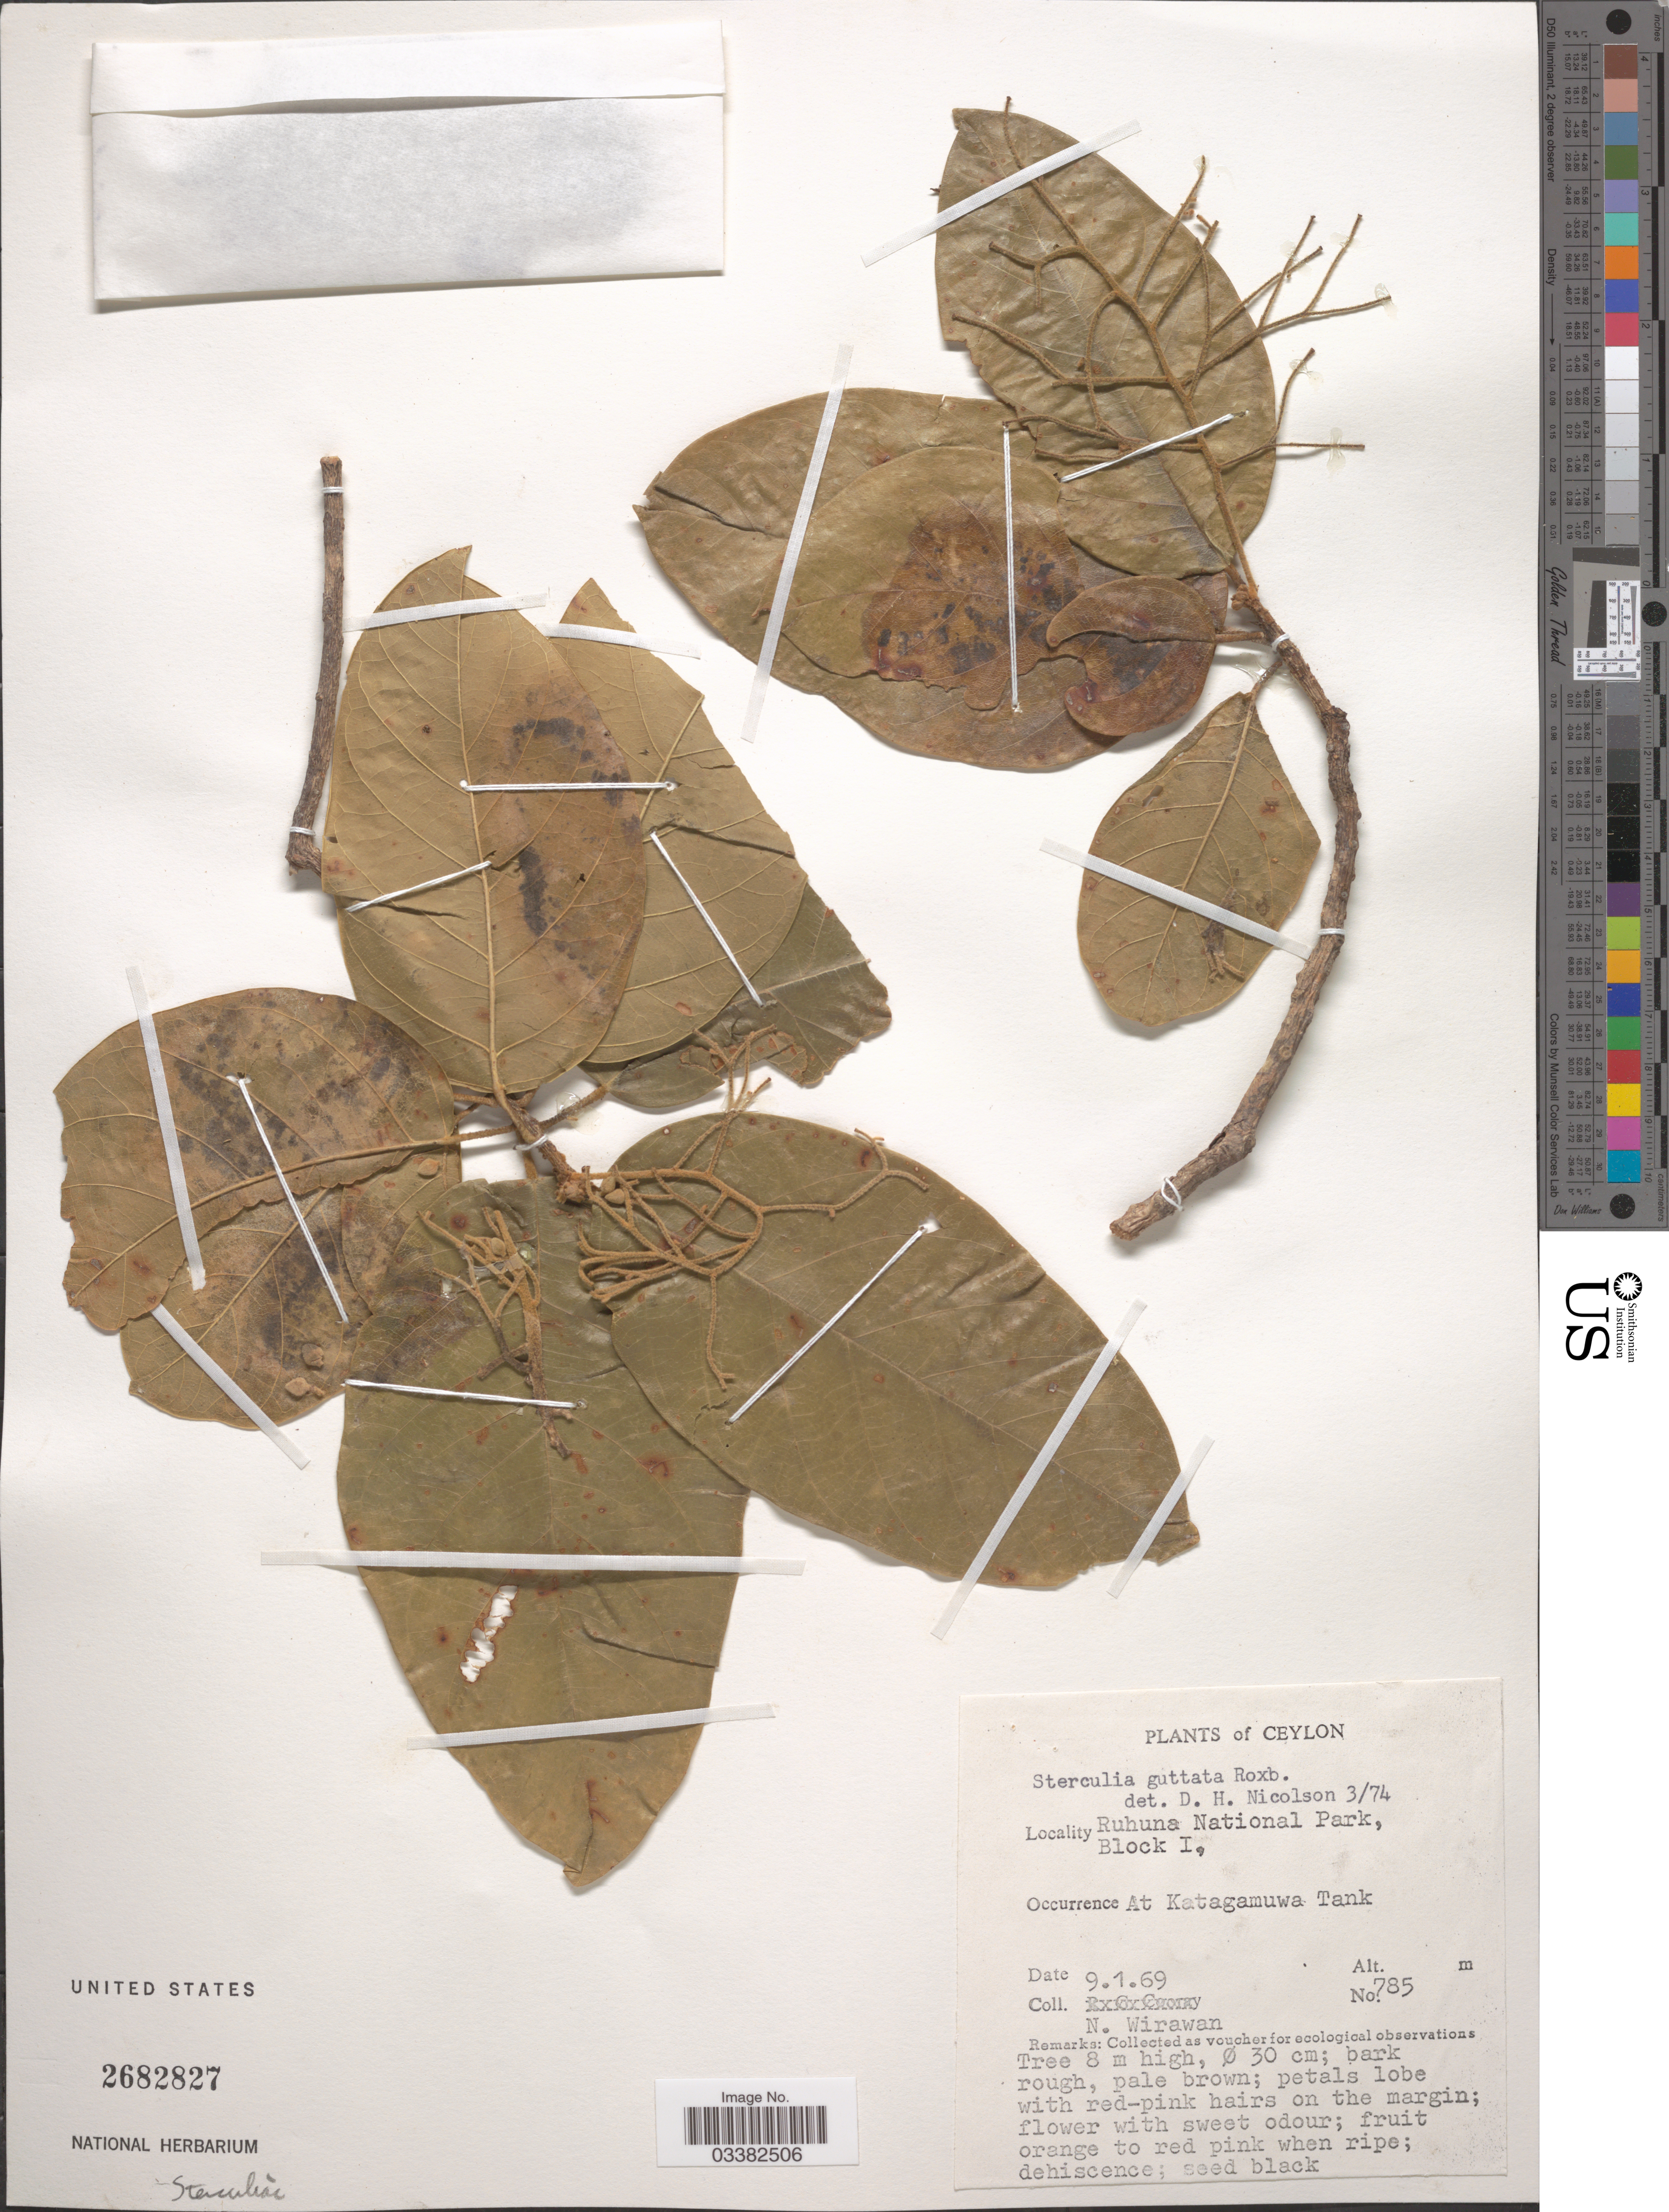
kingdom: Plantae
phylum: Tracheophyta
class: Magnoliopsida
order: Malvales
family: Malvaceae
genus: Sterculia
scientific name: Sterculia guttata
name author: Roxb. ex G. Don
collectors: N. Wirawan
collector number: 785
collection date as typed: Transcribed d/m/y: 9/1/69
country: Sri Lanka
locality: Ceylon. Ruhuna National Park, Block I. At Katagamuwa Tank.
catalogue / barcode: US 2682827